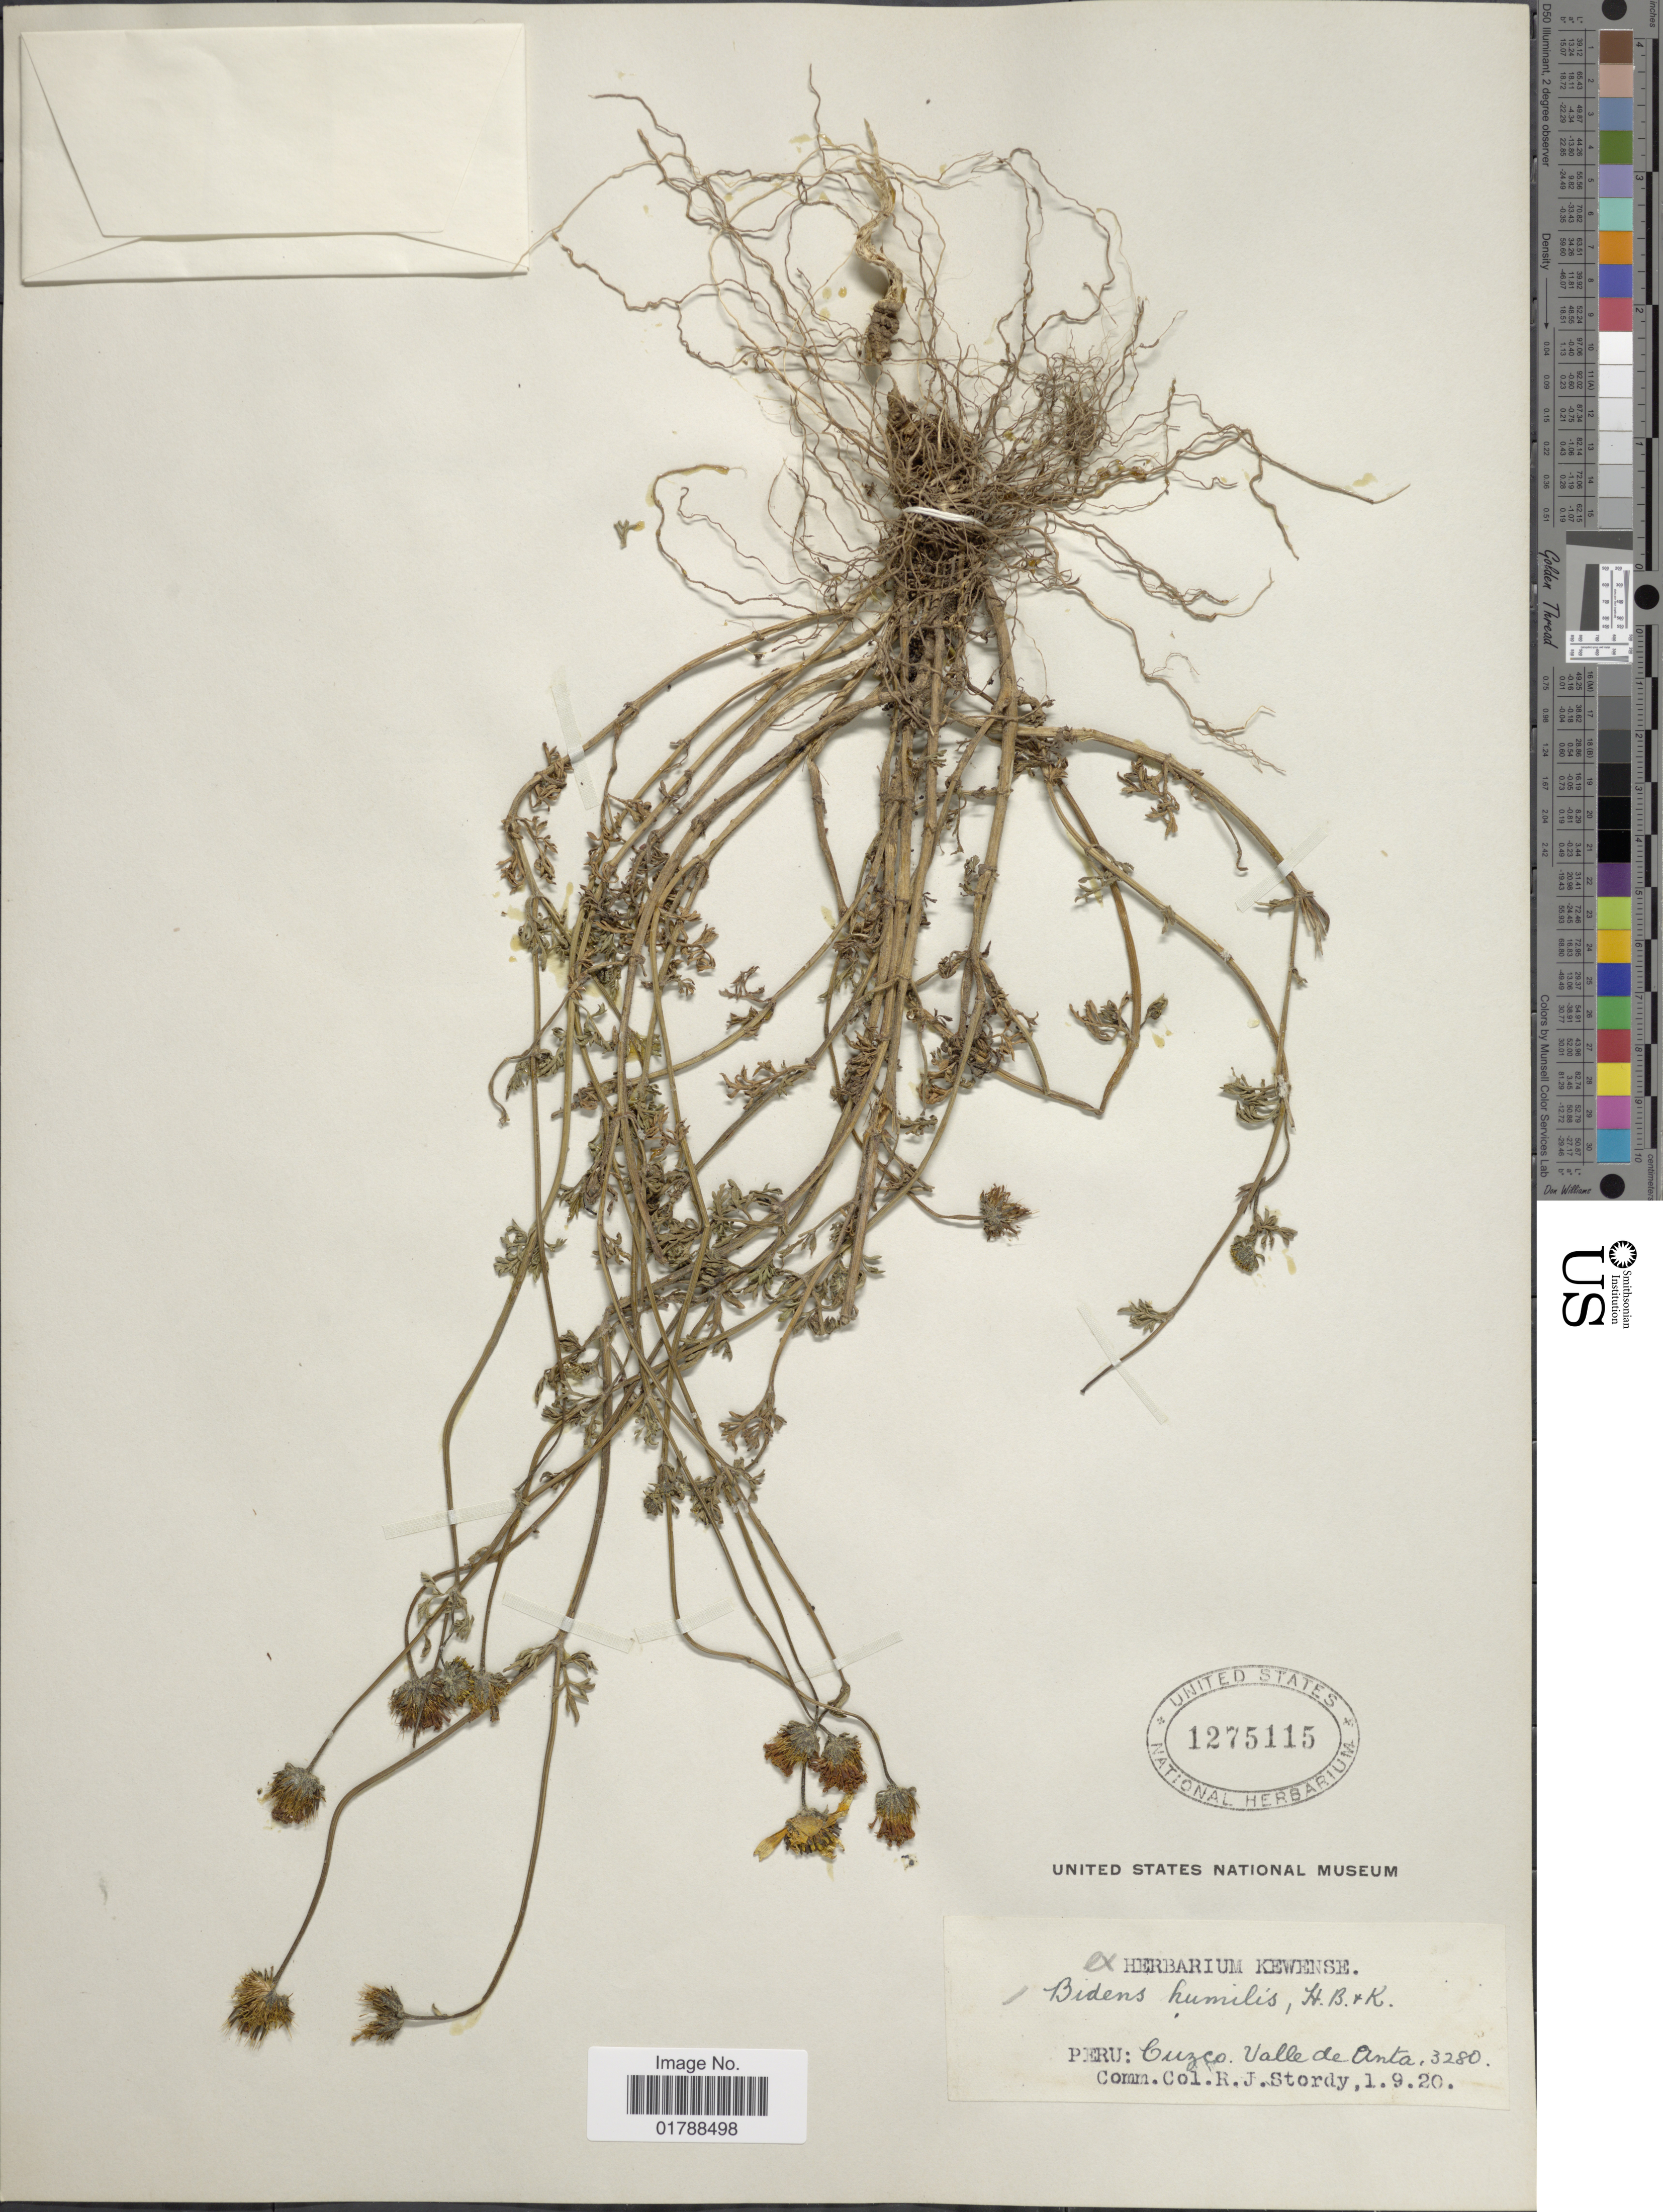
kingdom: Plantae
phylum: Tracheophyta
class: Magnoliopsida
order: Asterales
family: Asteraceae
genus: Bidens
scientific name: Bidens humilis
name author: Kunth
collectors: R. Stordy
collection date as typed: Transcribed d/m/y: 1/9/20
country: Peru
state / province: Cusco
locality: Valle de Anta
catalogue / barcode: US 1275115